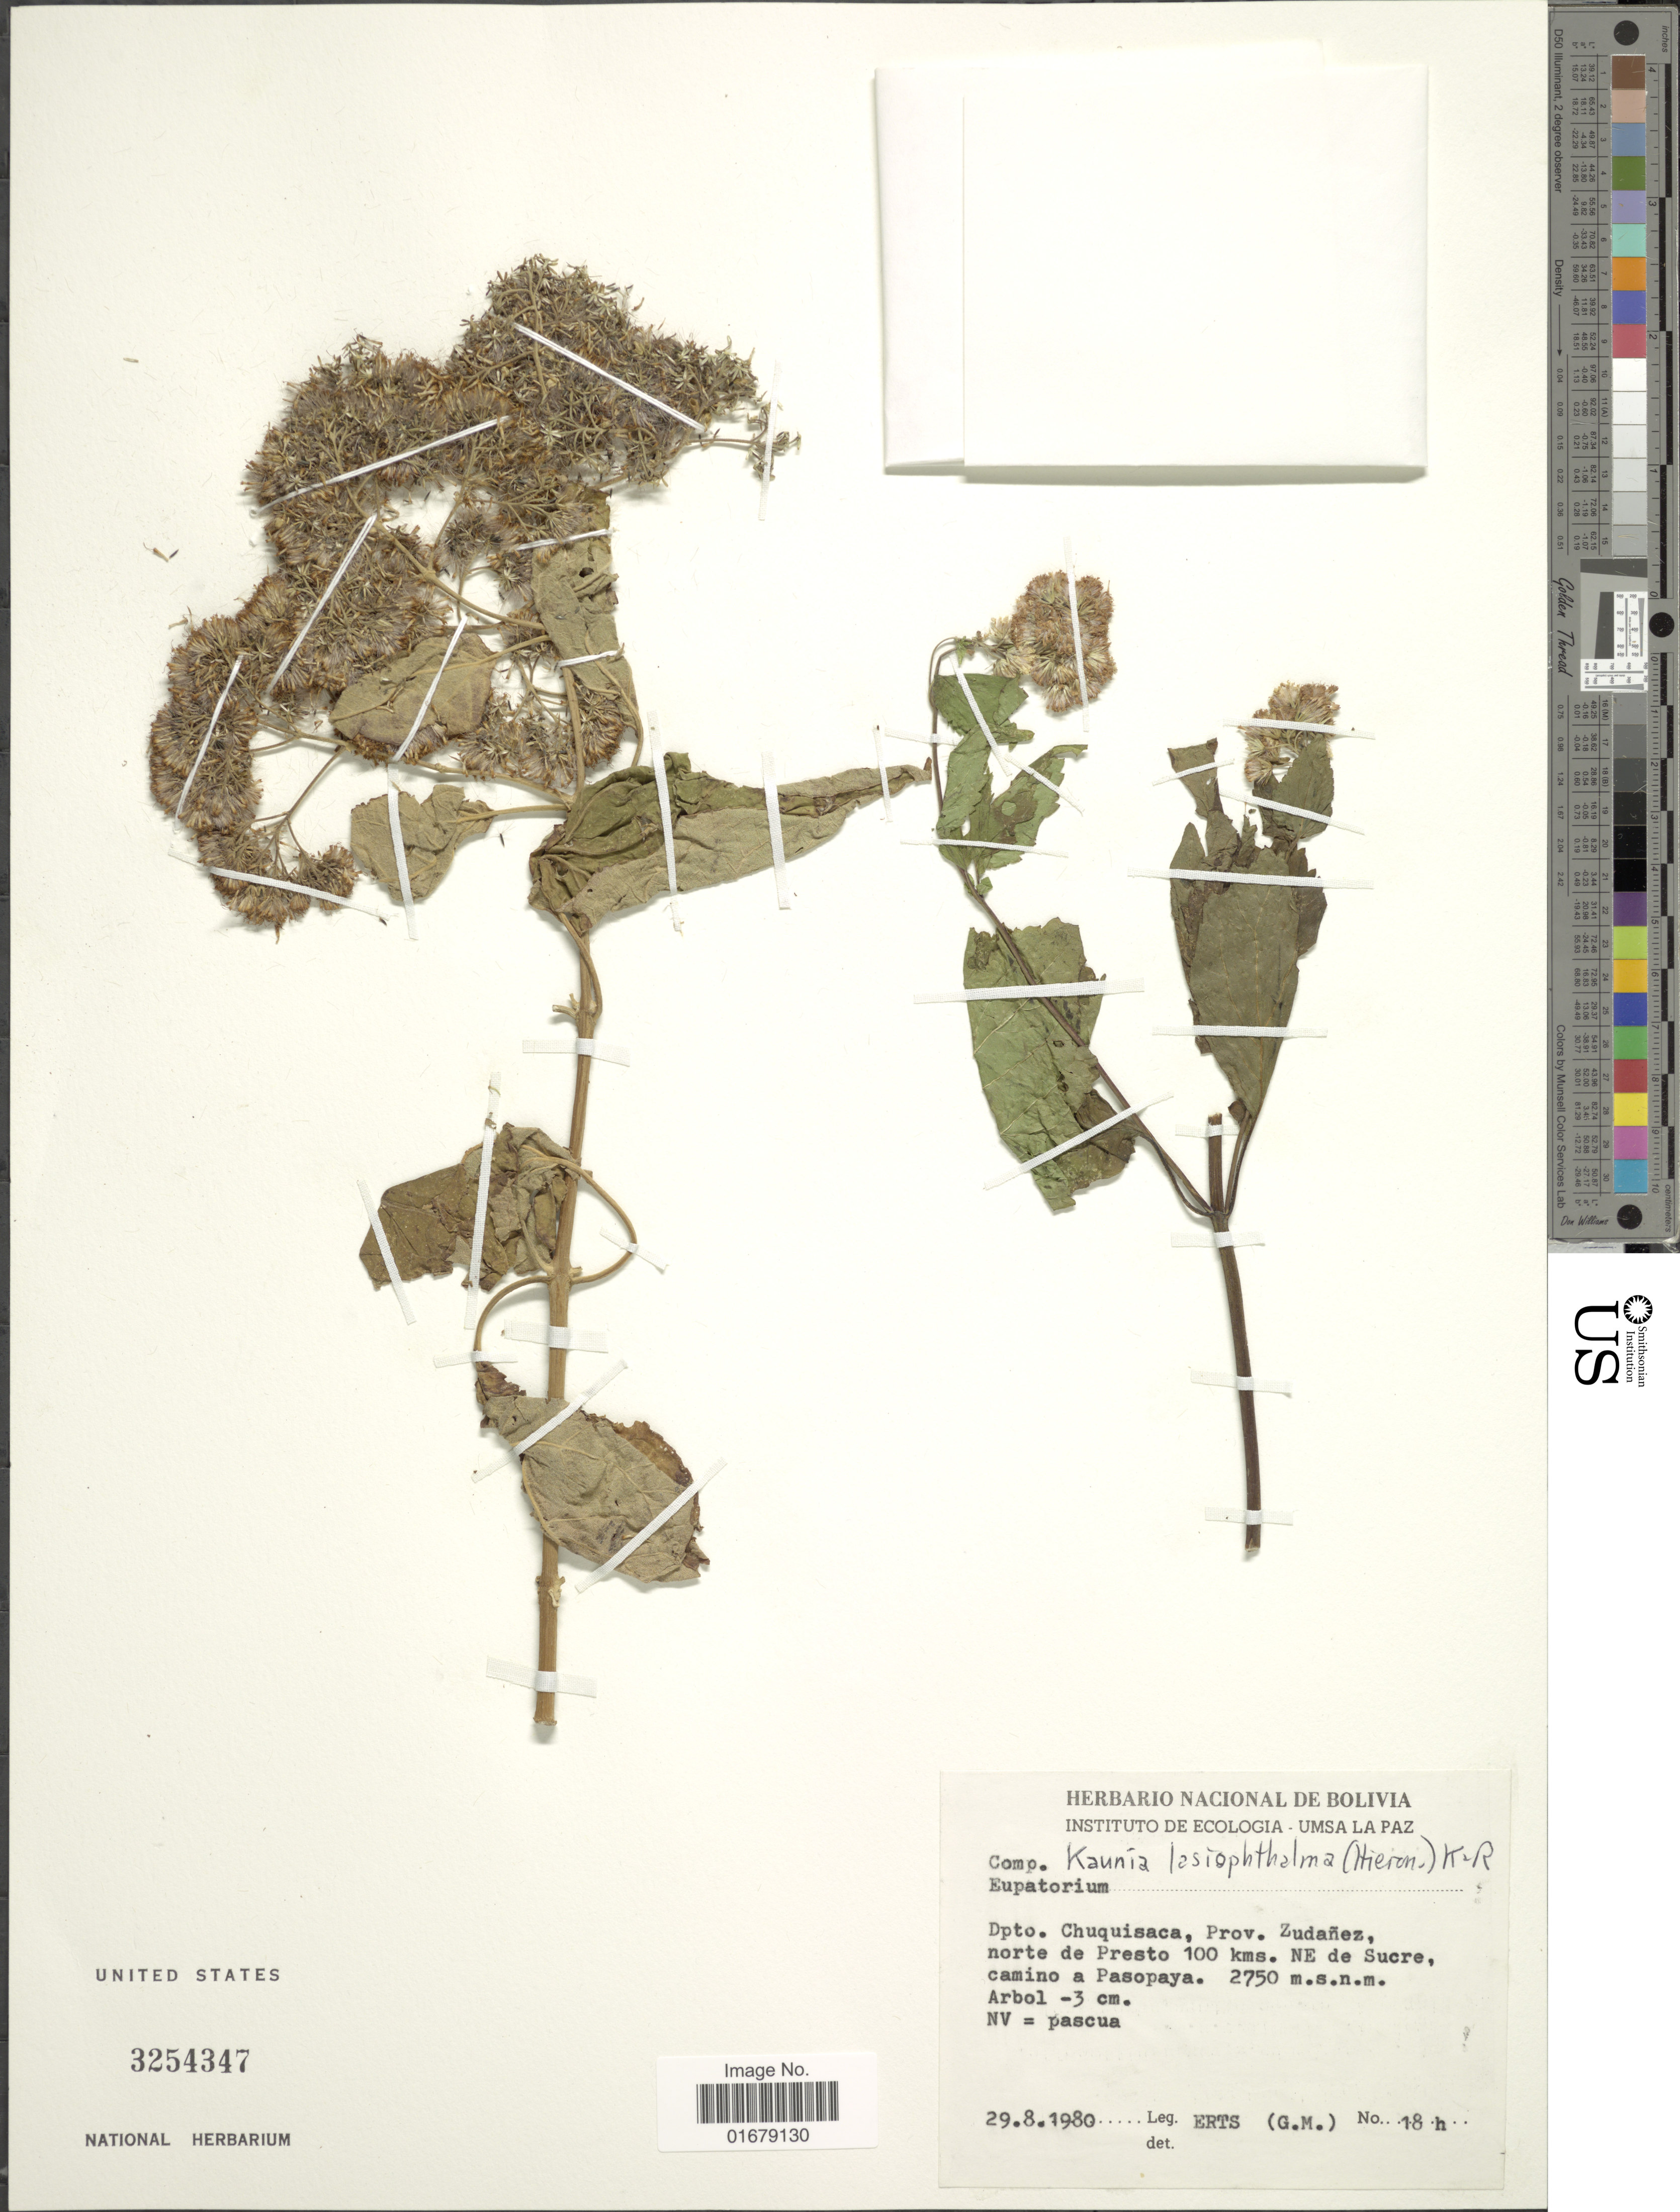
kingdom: Plantae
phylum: Tracheophyta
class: Magnoliopsida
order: Asterales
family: Asteraceae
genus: Kaunia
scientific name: Kaunia lasiophthalma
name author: (Hieron.) R.M. King & H. Rob.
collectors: G. M.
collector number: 18h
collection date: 1980-08-29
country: Bolivia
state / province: Chuquisaca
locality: Dpto. Chuquisaca, Prov. Zudañez, norte de Presto 100 kms. NE de Sucre camino a Pasopaya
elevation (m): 2750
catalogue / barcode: US 3254347